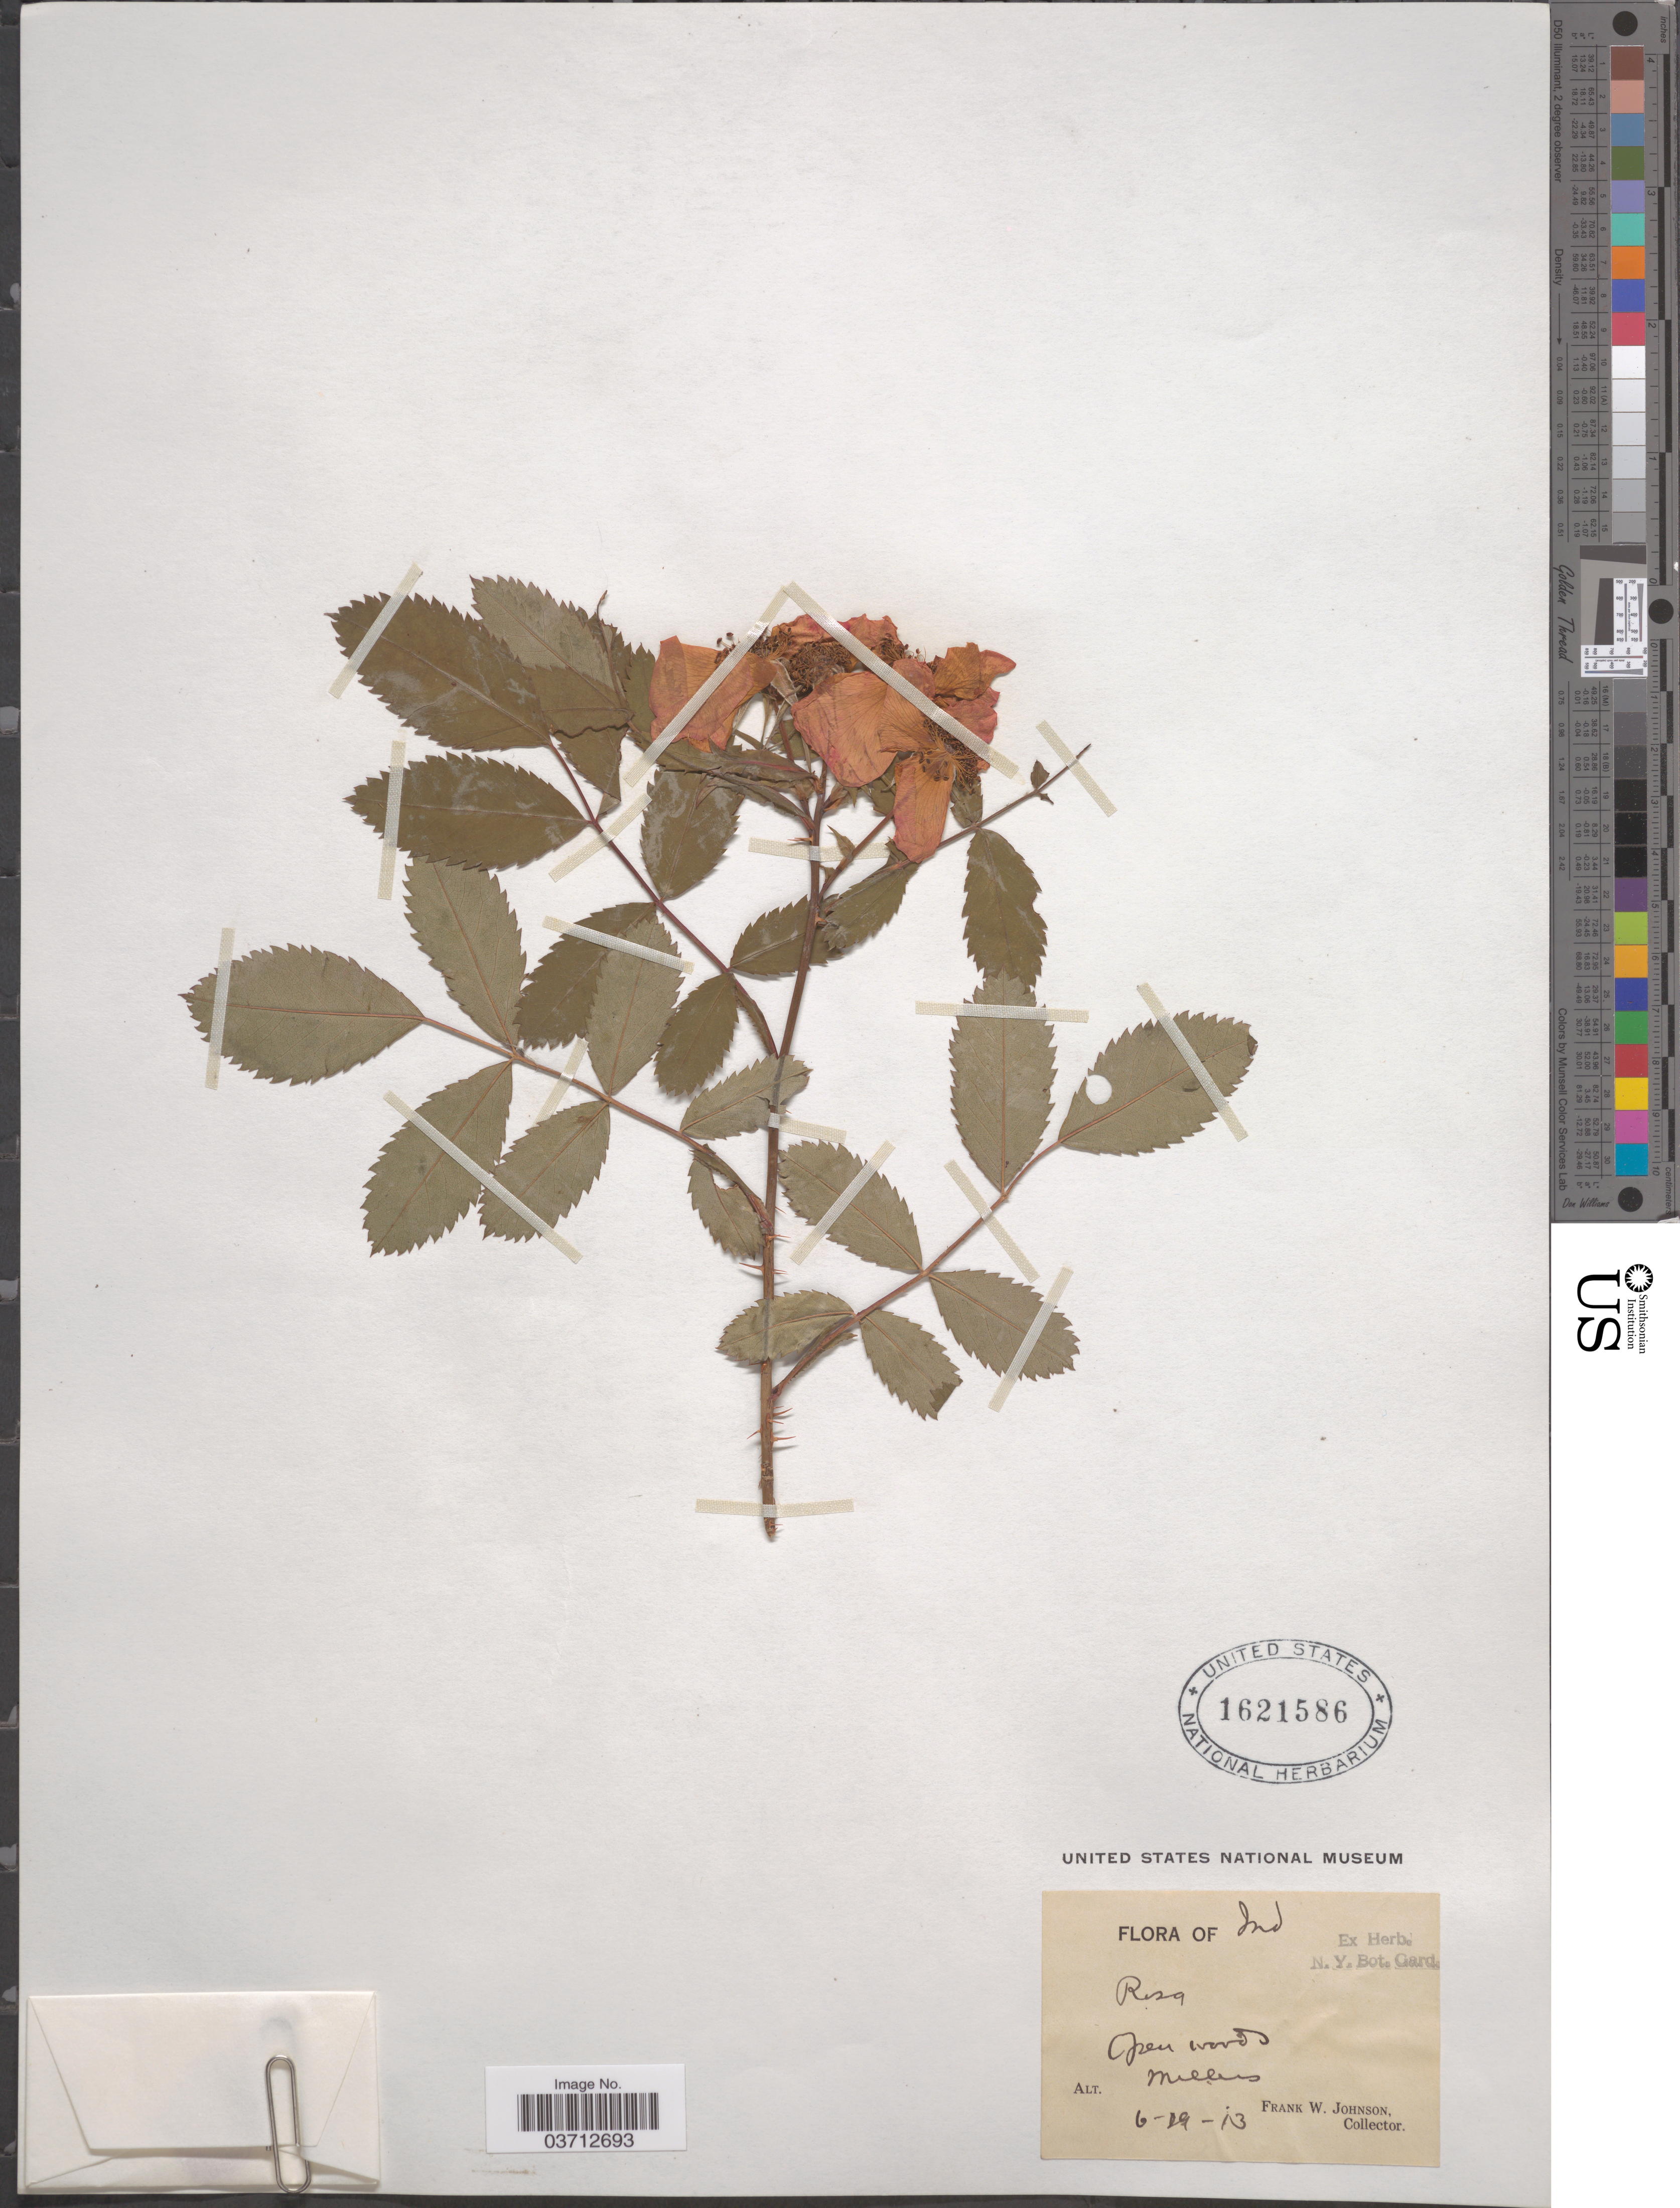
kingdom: Plantae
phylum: Tracheophyta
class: Magnoliopsida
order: Rosales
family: Rosaceae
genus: Rosa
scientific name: Rosa sp.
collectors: F. W. Johnson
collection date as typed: Transcribed d/m/y: 19/6/13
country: United States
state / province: Indiana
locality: Millers.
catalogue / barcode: US 1621586